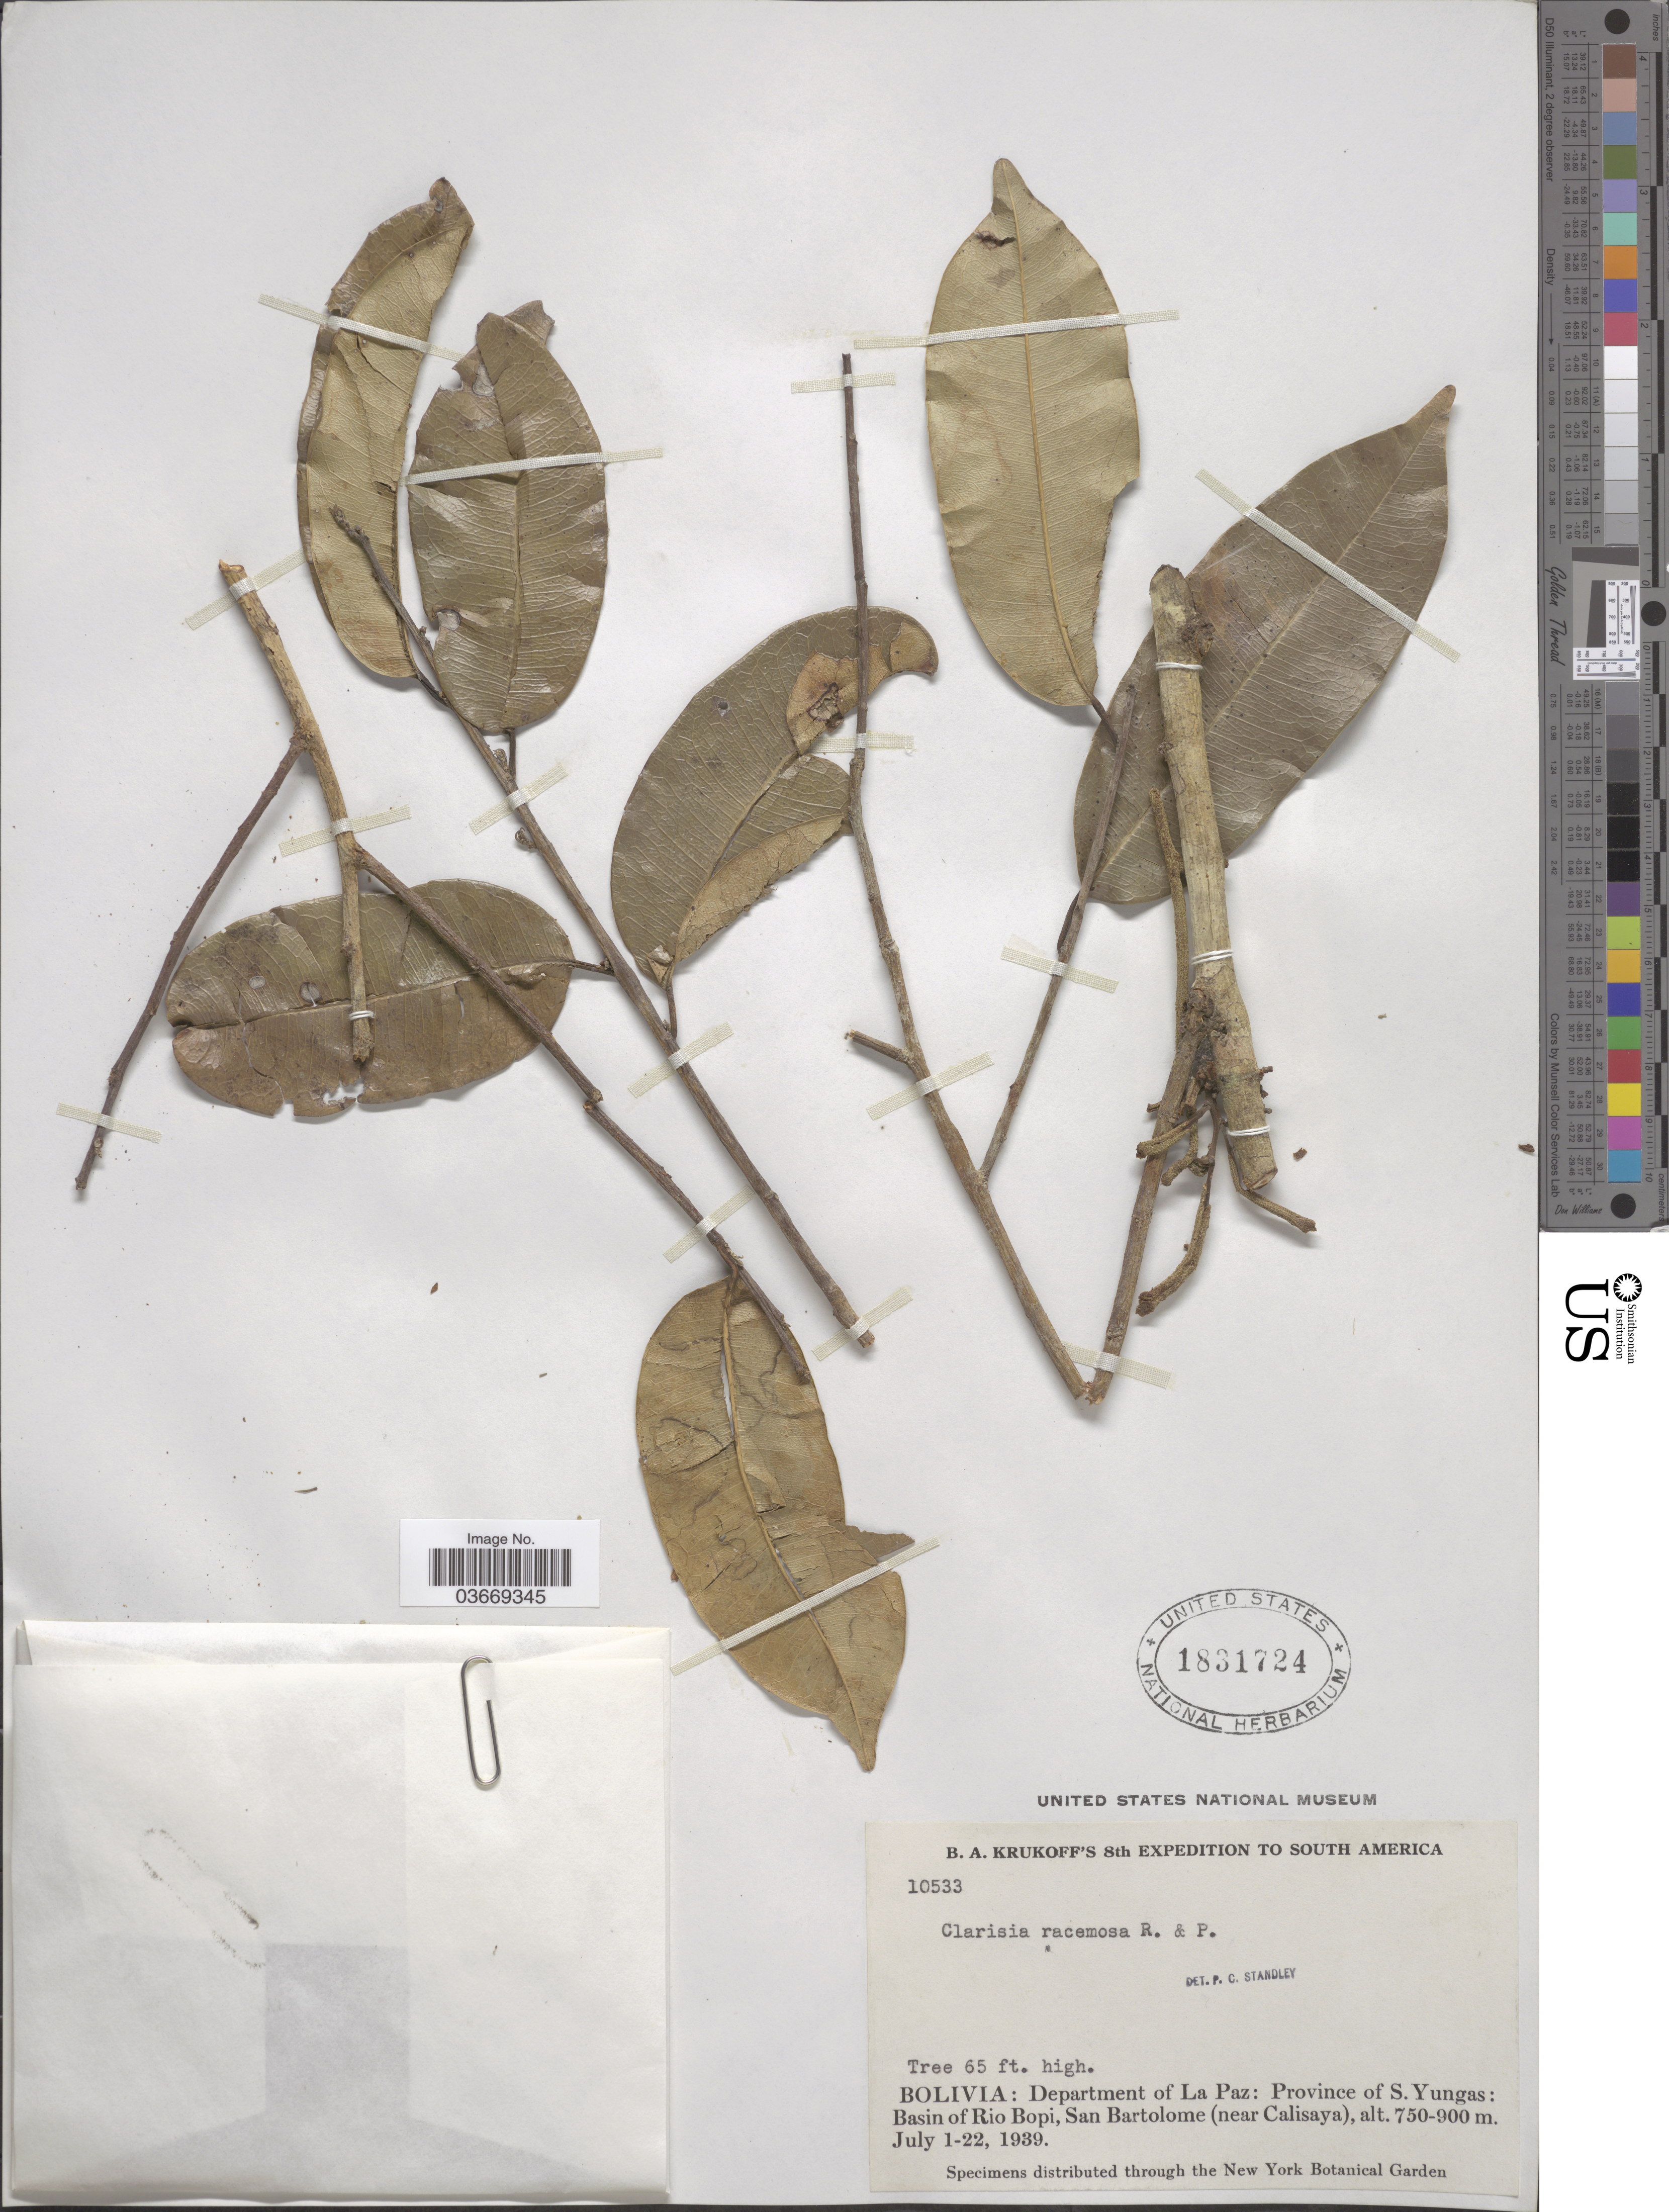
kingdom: Plantae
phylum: Tracheophyta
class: Magnoliopsida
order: Rosales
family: Moraceae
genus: Clarisia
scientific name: Clarisia racemosa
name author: Ruiz & Pav.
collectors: B. A. Krukoff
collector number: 10533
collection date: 1939-07-01/1939-07-22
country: Bolivia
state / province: La Paz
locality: Department of La Paz: Province of S. Yungas: Basin of Rio Bopi, San Bartolome (near Calisaya).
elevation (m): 750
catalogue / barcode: US 1831724